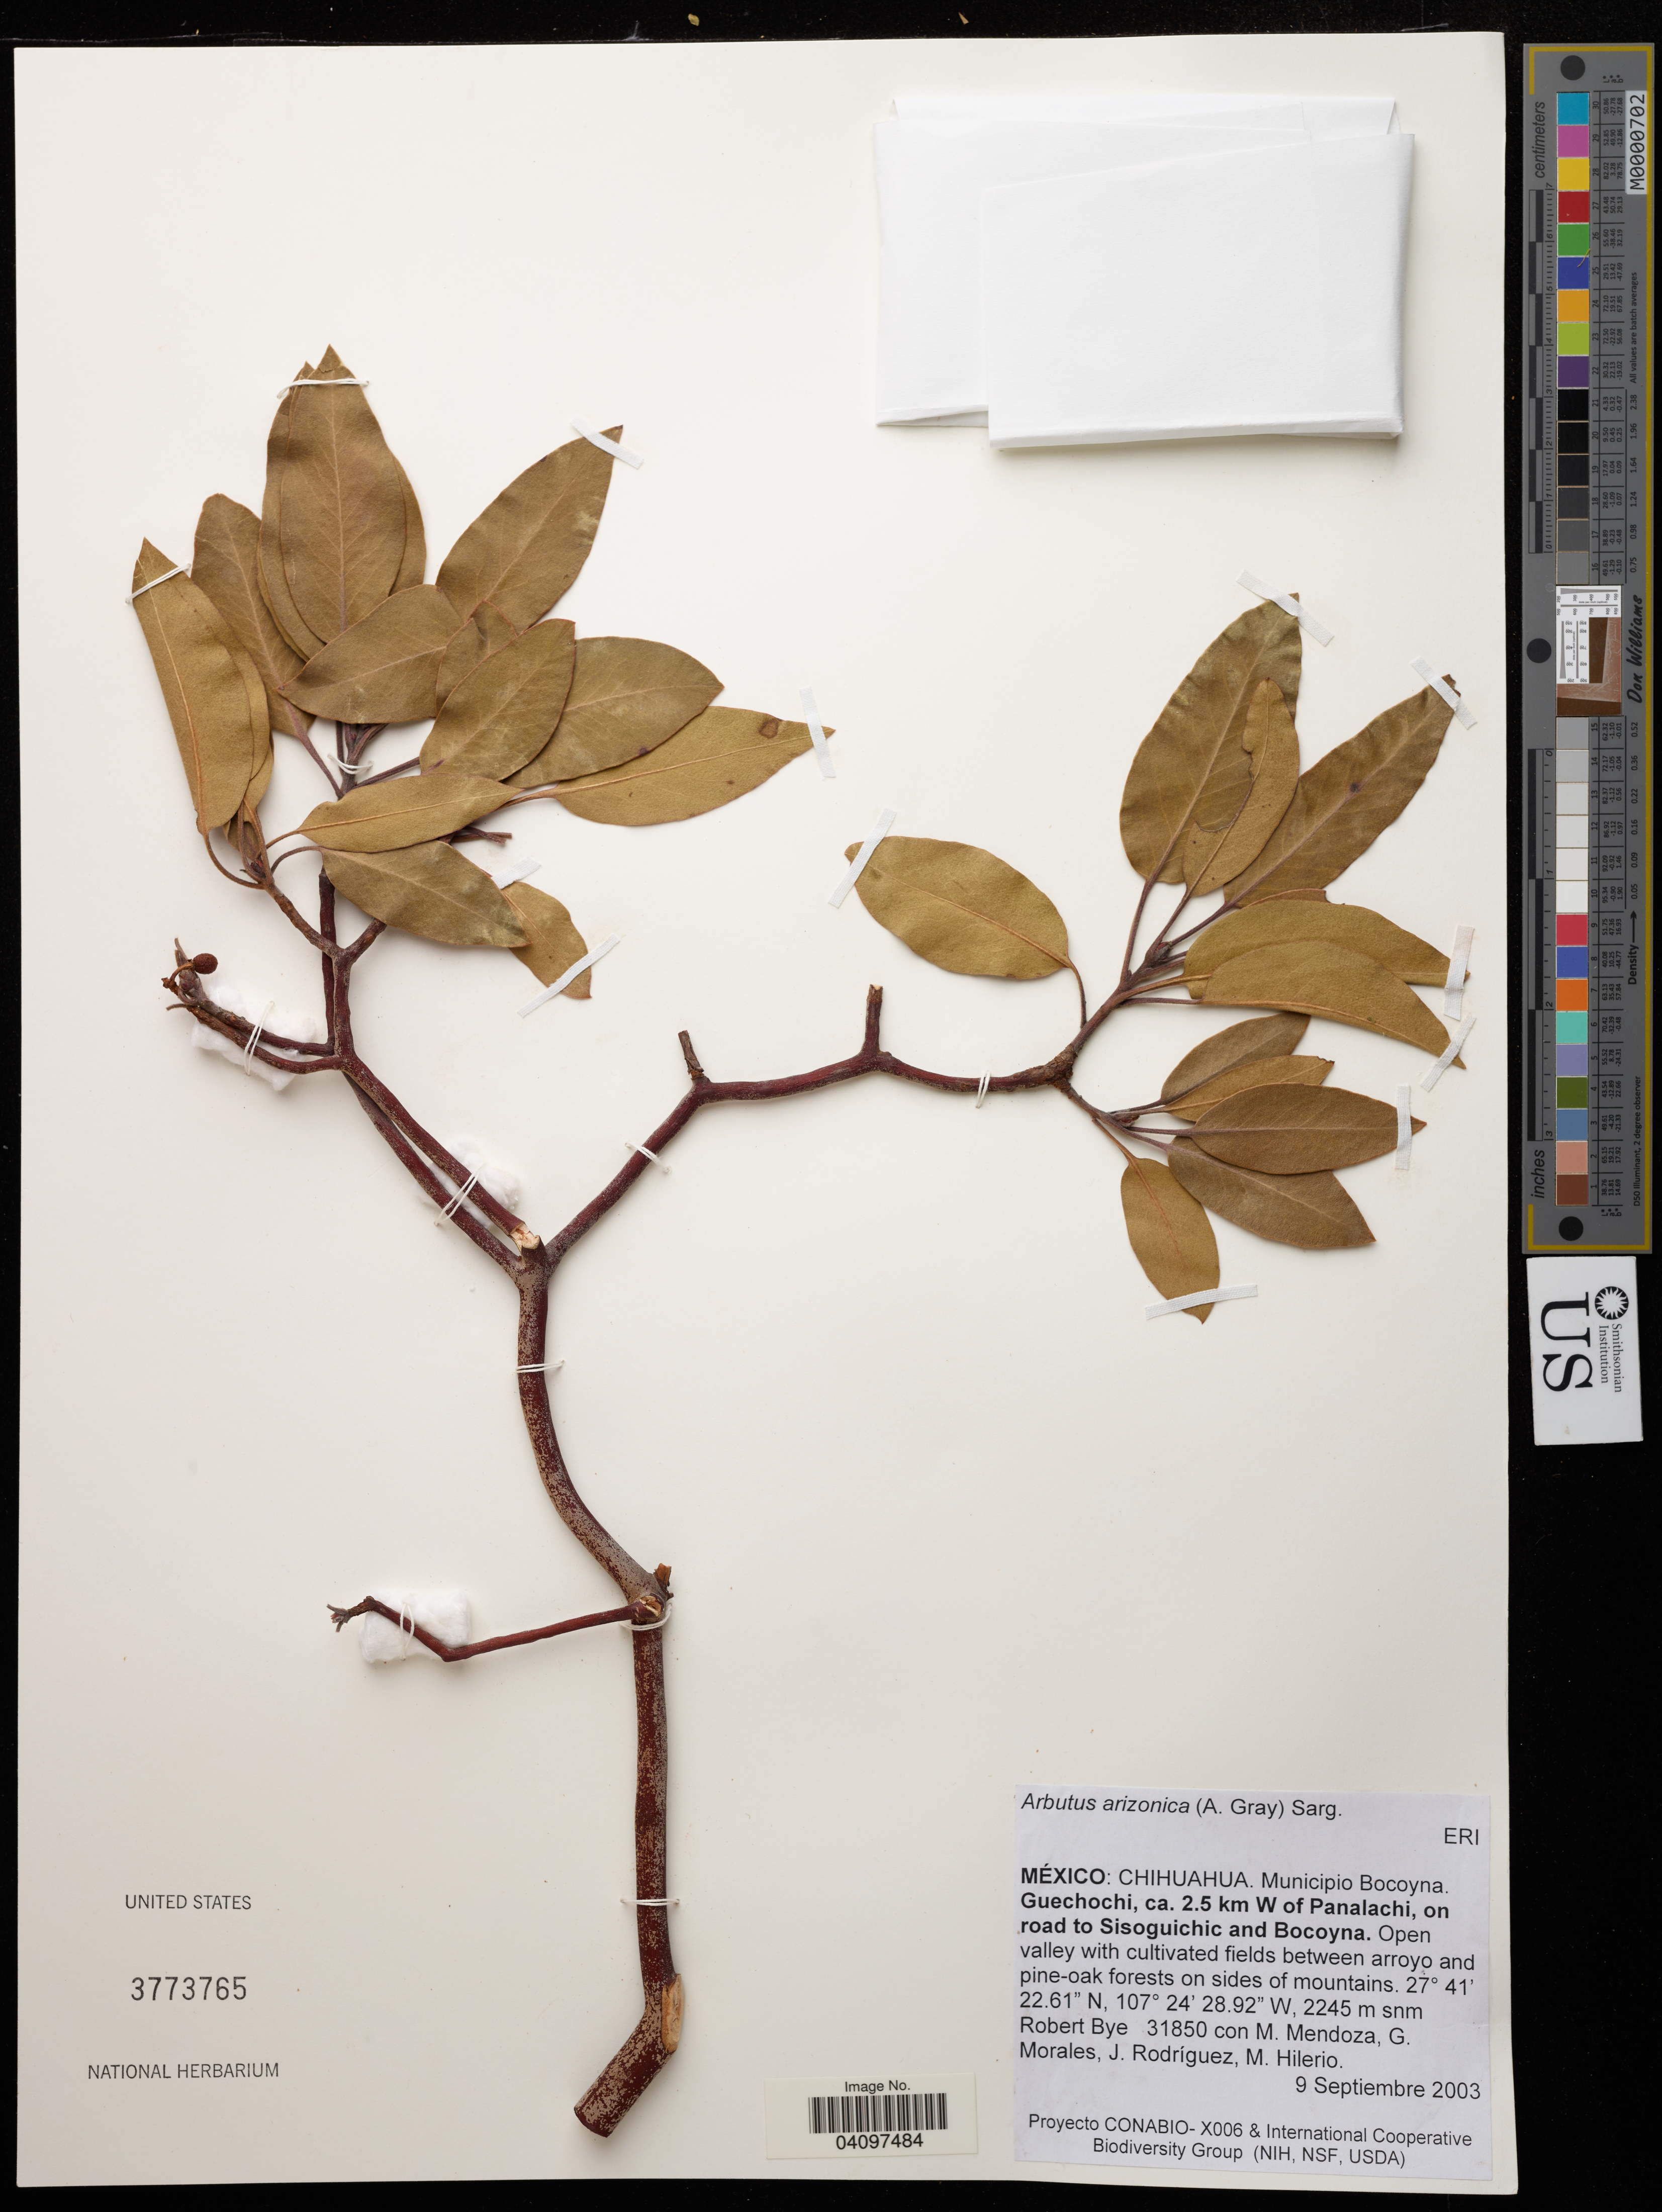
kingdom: Plantae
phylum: Tracheophyta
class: Magnoliopsida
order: Ericales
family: Ericaceae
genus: Arbutus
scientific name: Arbutus arizonica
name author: (A. Gray) Sarg.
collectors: R. Bye, M. Mendoza, G. Morales & M. Hilerio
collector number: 31850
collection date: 2003-09-09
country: Mexico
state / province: Chihuahua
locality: Mexico: Chihuahua. Mucicipio Bocoyna. Guechochi, ca. 2.5 km W of Panalachi, on road to Sisoguichic and Bocoyna.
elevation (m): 2245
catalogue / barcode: US 3773765